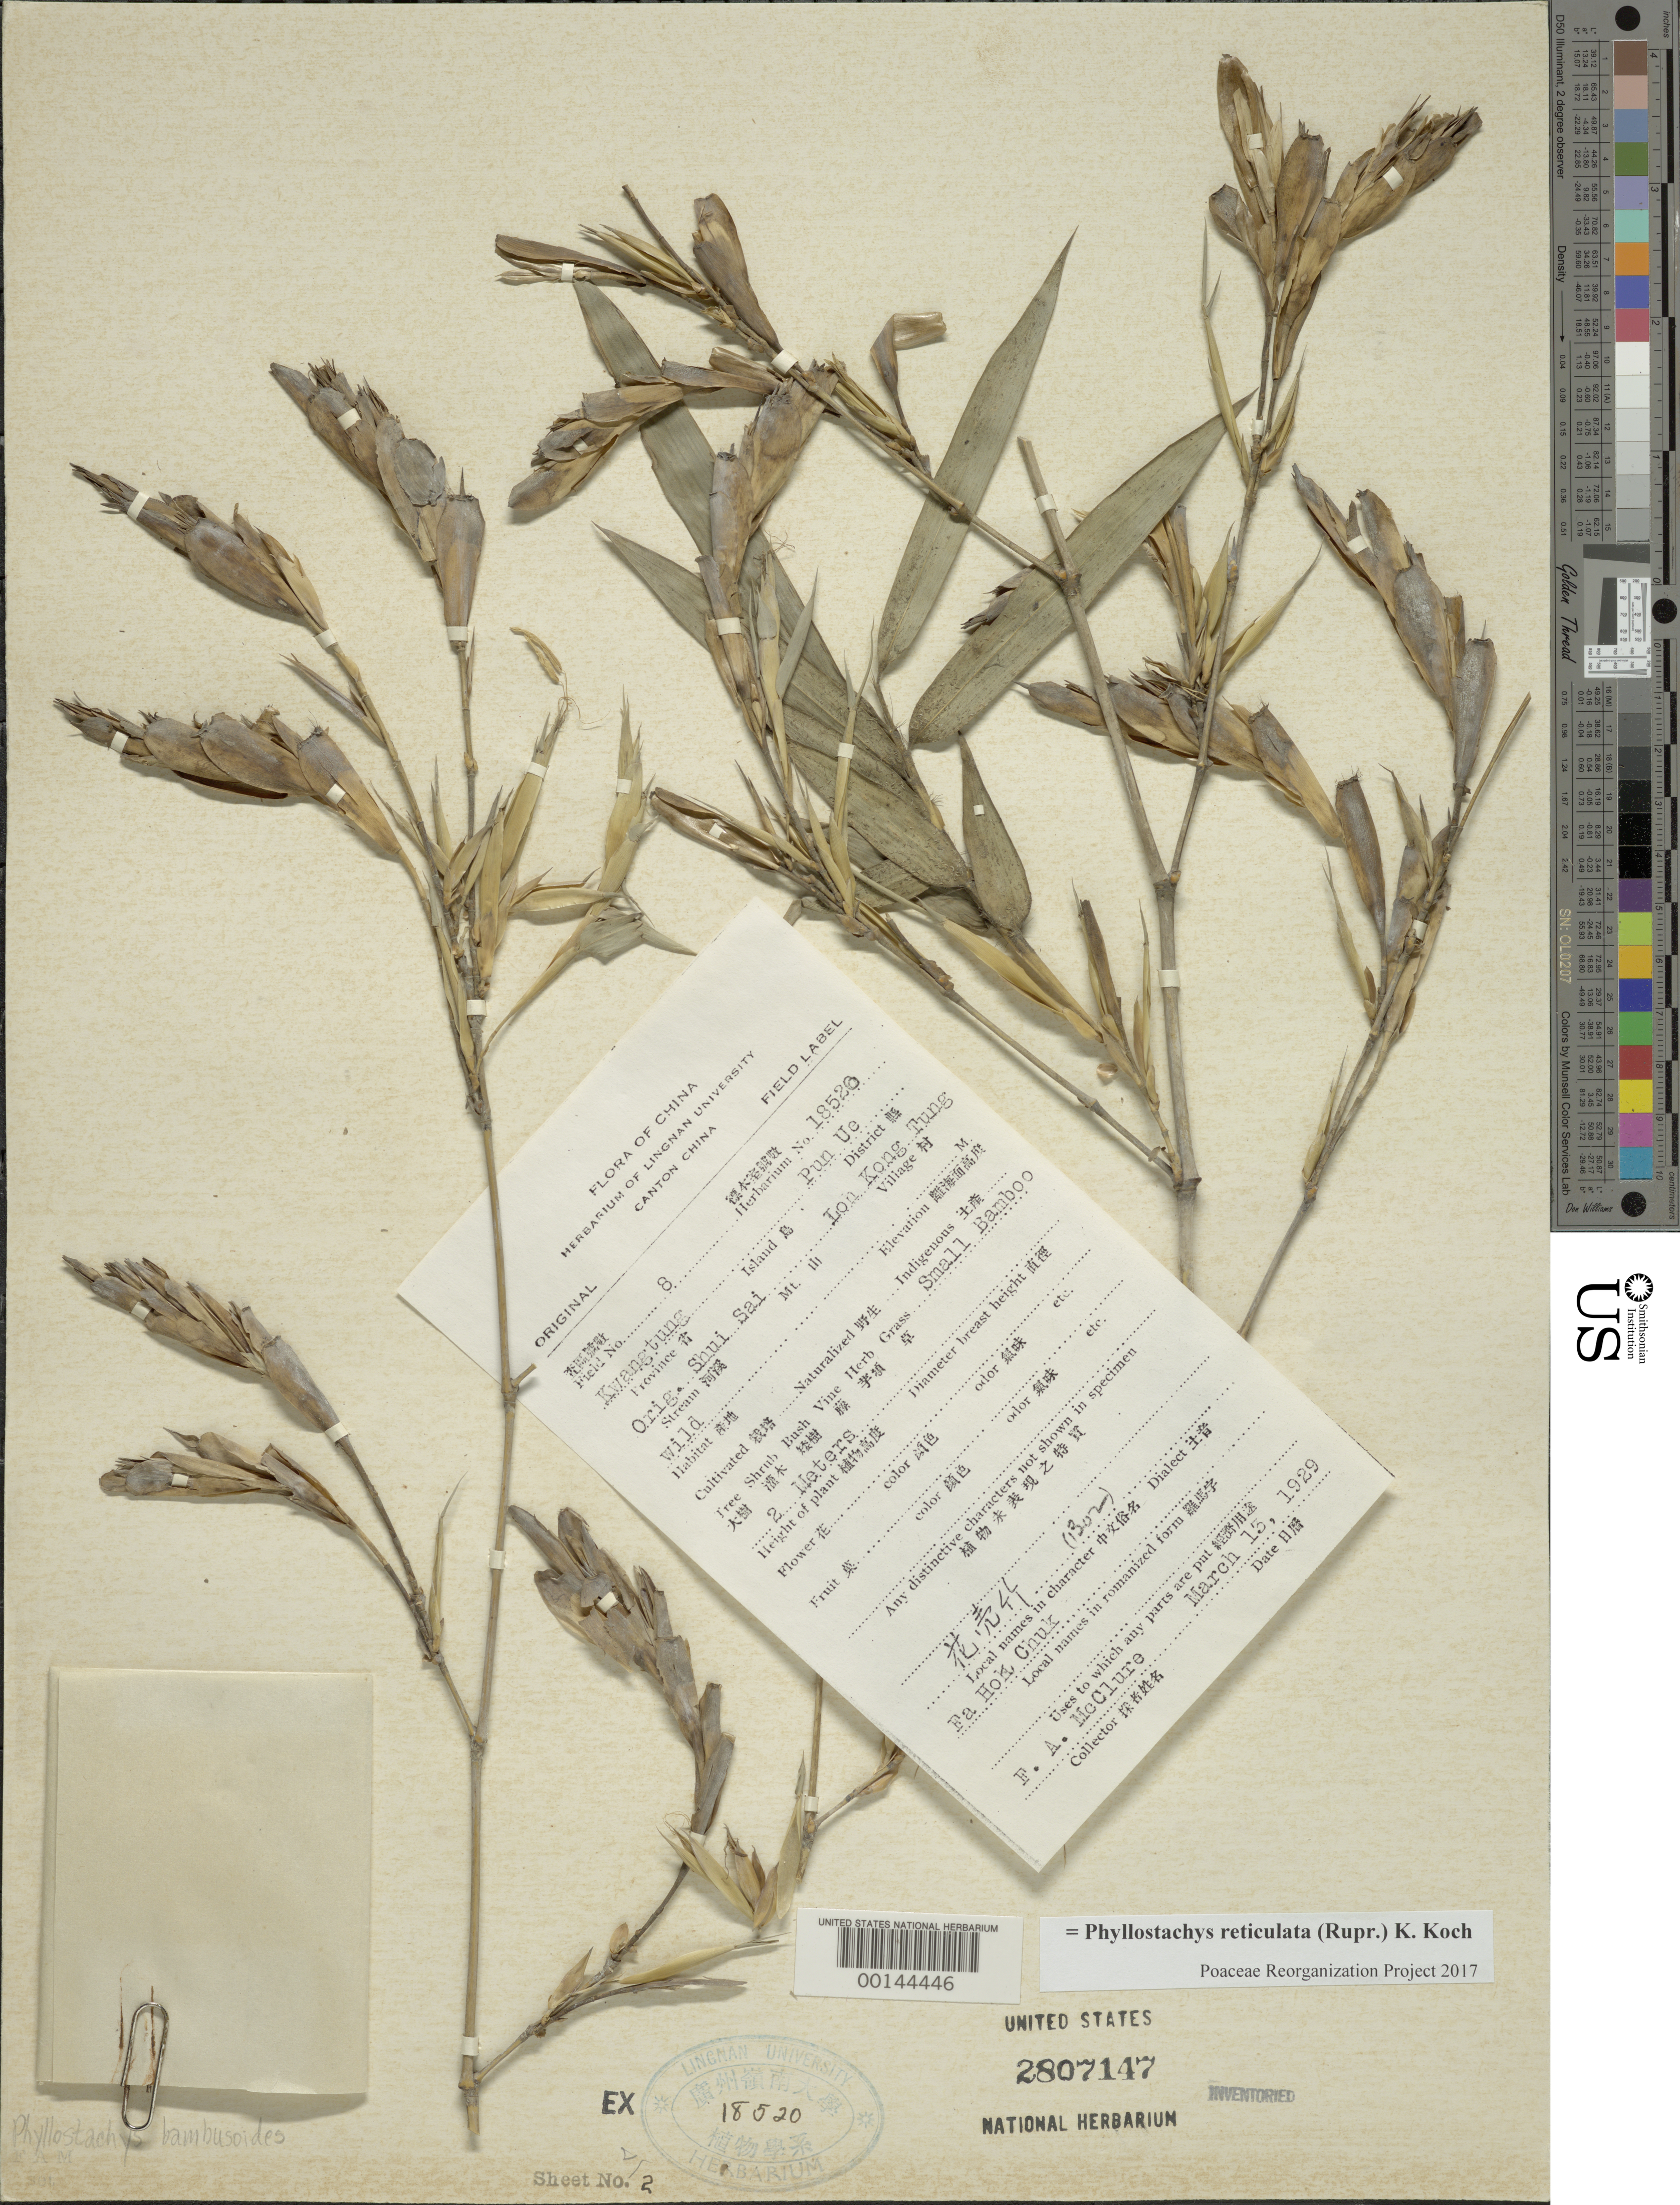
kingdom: Plantae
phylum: Tracheophyta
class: Liliopsida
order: Poales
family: Poaceae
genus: Phyllostachys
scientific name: Phyllostachys reticulata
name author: (Rupr.) K. Koch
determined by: Poaceae Reorganization Project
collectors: F. A. McClure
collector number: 8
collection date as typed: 13 Mar 1929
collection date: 1929-03-13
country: China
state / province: Jiangxi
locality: Pun ue, loh kong tung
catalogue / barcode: US 2807147